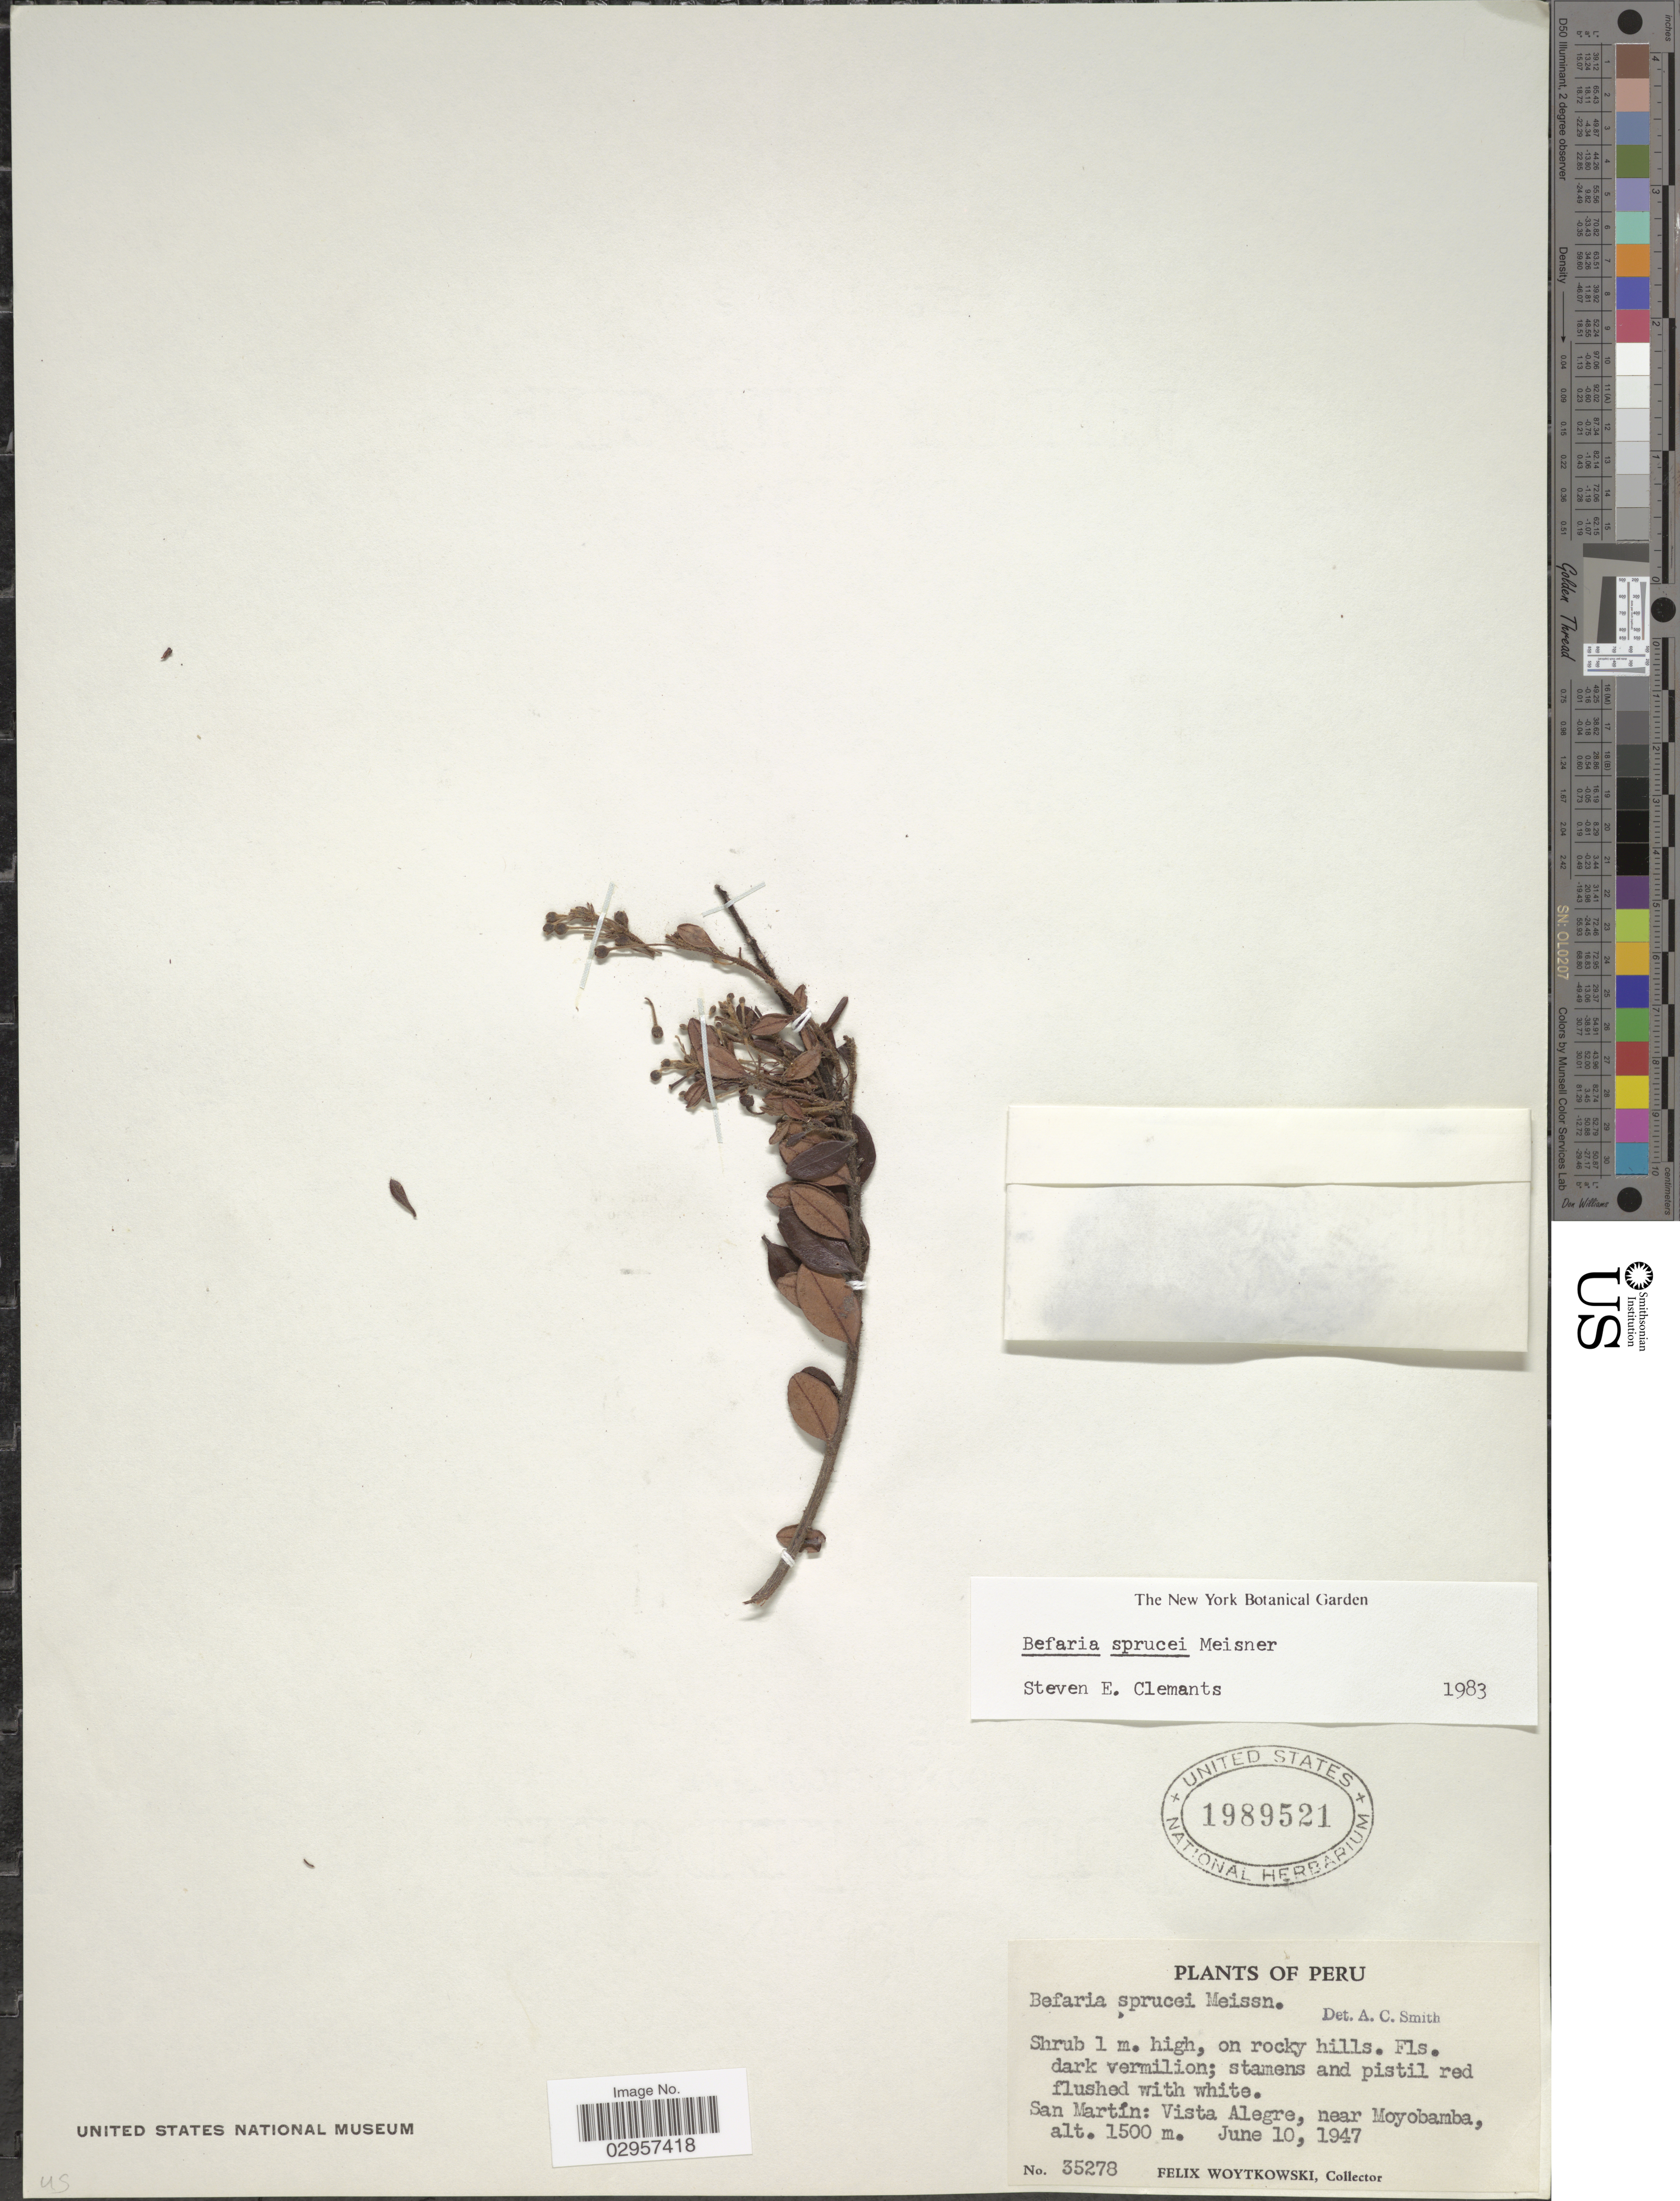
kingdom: Plantae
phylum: Tracheophyta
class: Magnoliopsida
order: Ericales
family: Ericaceae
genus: Befaria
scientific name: Befaria sprucei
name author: Meisn.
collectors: F. Woytkowski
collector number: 35278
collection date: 1947-06-10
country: Peru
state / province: San Martín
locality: Vista Alegre, near Moyobamba.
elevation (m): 1500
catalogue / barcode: US 1989521